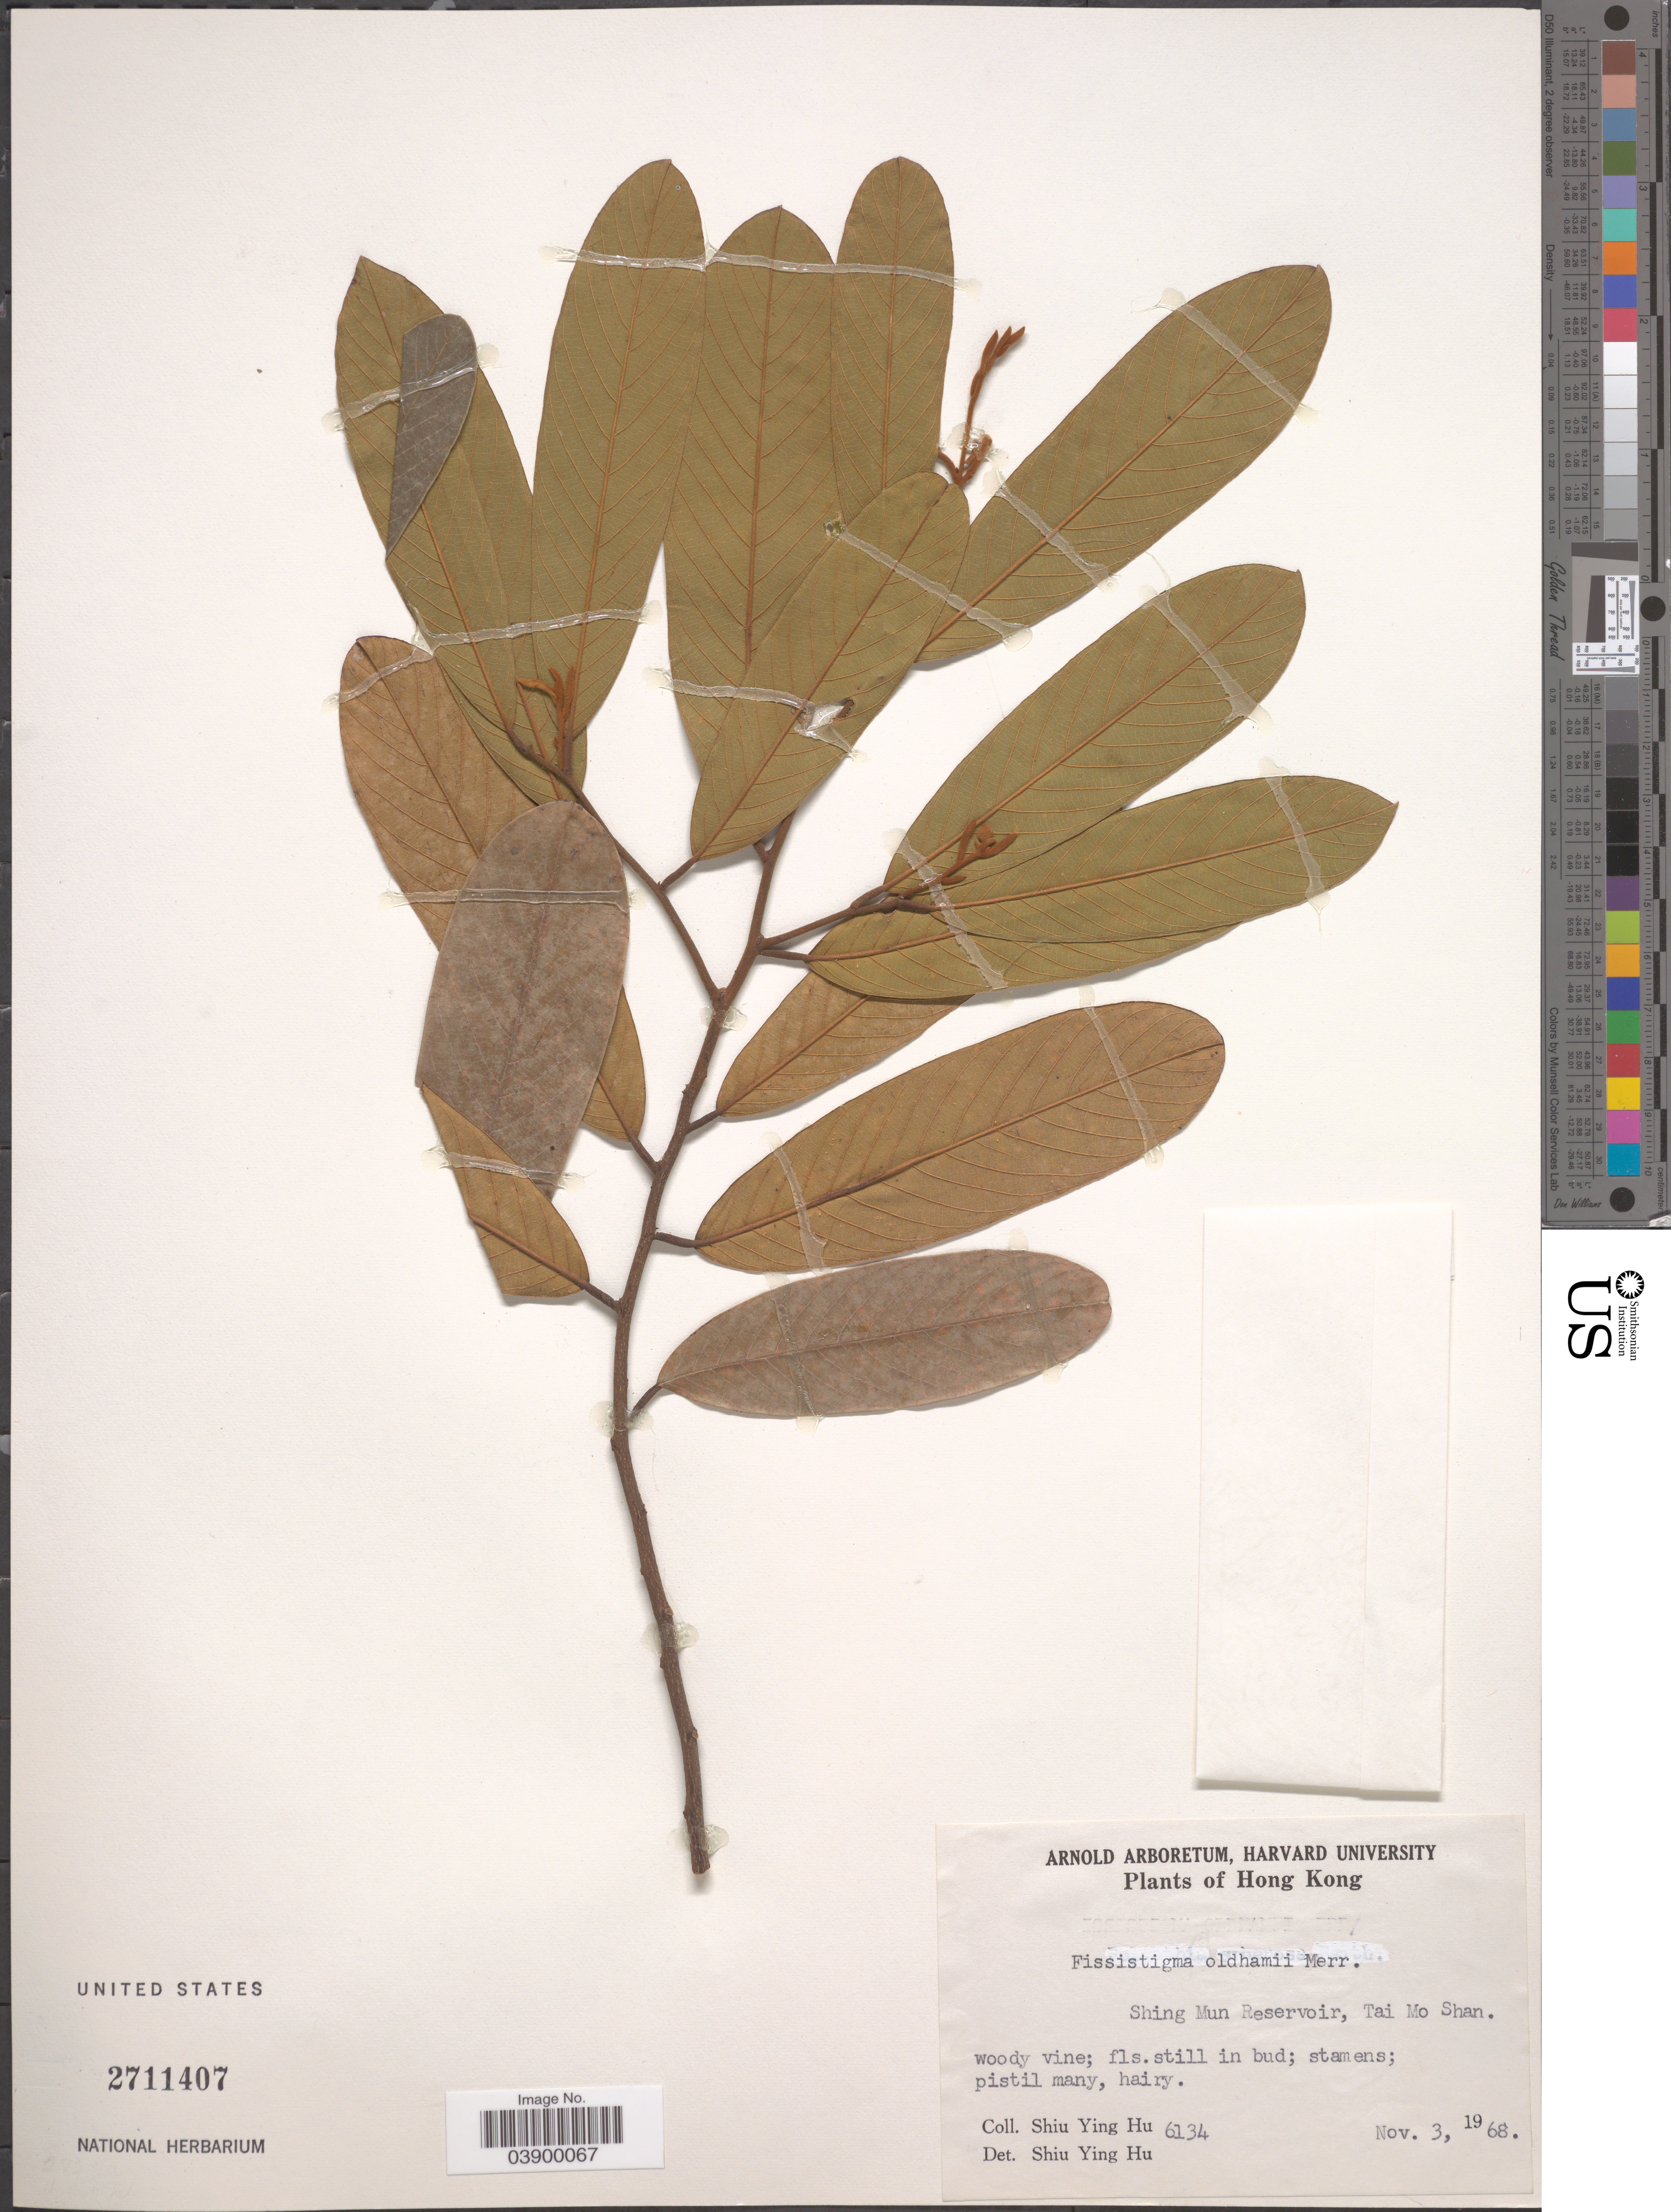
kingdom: Plantae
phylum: Tracheophyta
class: Magnoliopsida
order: Magnoliales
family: Annonaceae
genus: Fissistigma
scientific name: Fissistigma oldhamii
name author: (Hemsl.) Merr.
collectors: S. Y. Hu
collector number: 6134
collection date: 1968-11-03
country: China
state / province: Hong Kong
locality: Shing Mun Reservoir, Tai Mo Shan.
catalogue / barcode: US 2711407